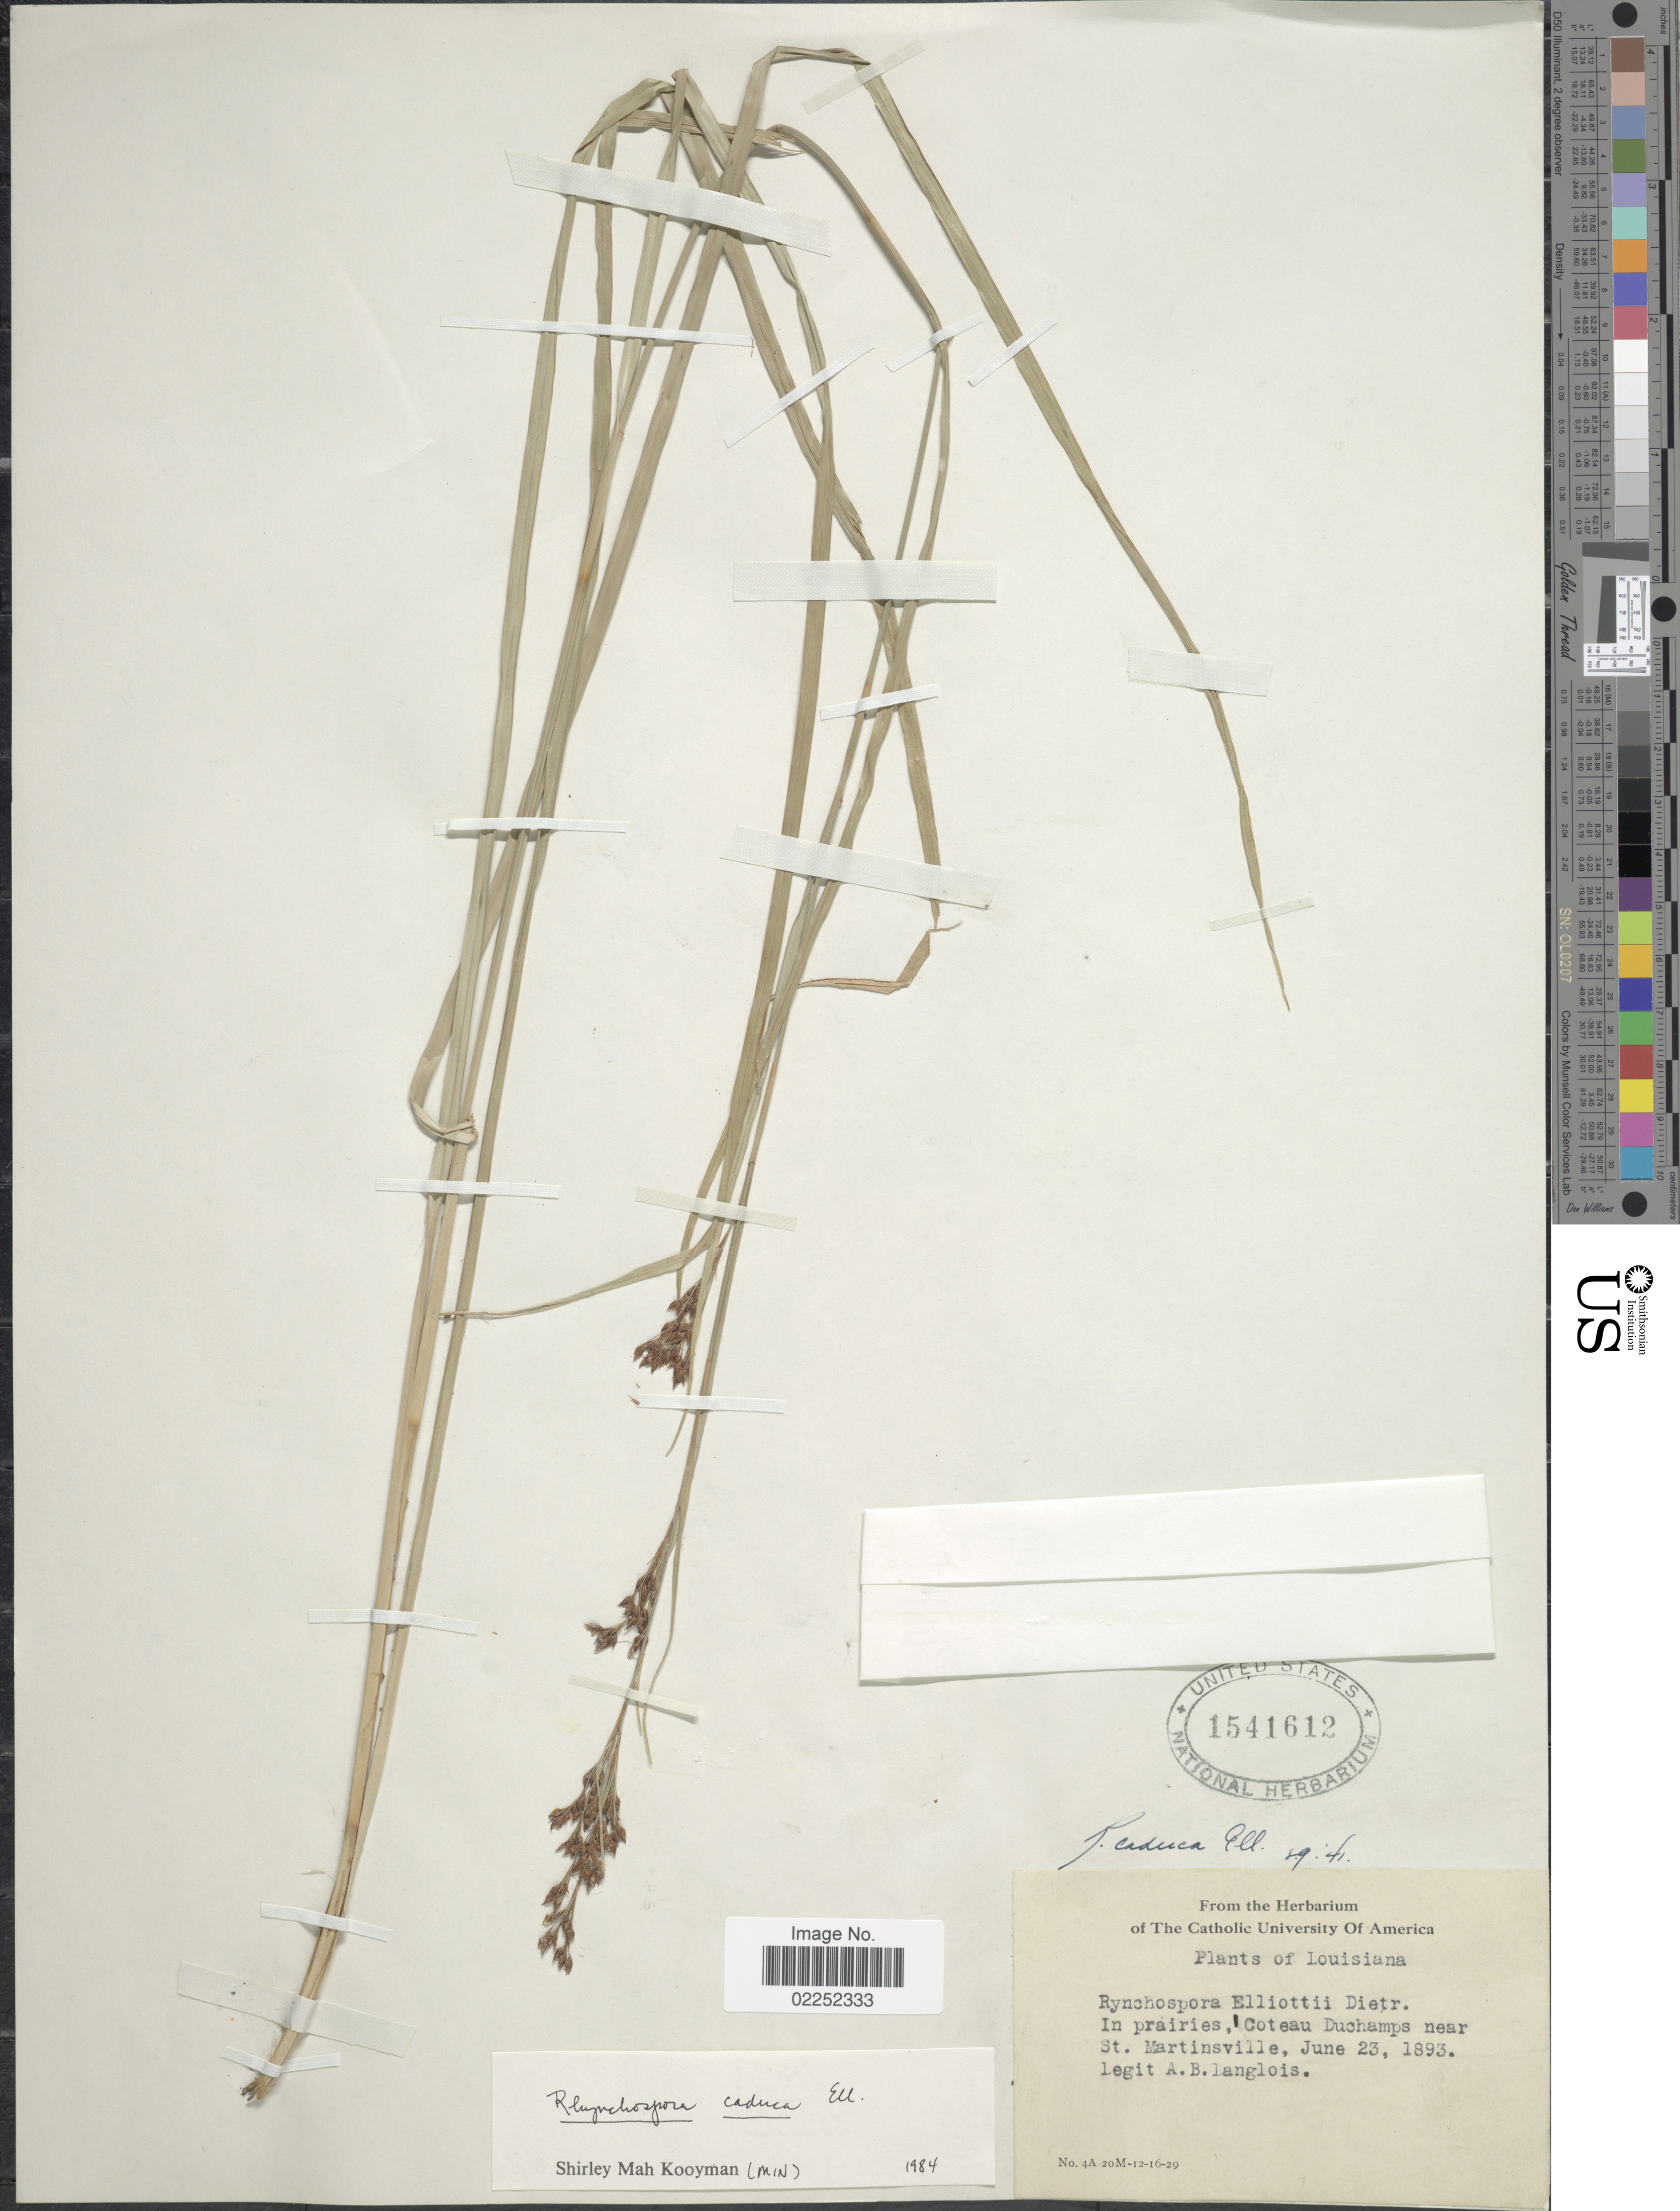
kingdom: Plantae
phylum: Tracheophyta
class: Liliopsida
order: Poales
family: Cyperaceae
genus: Rhynchospora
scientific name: Rhynchospora caduca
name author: Elliott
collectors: A. Langlois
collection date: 1893-06-23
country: United States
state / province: Louisiana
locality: In prairie, ' Coteau Duchamps near St Martinsville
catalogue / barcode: US 1541612